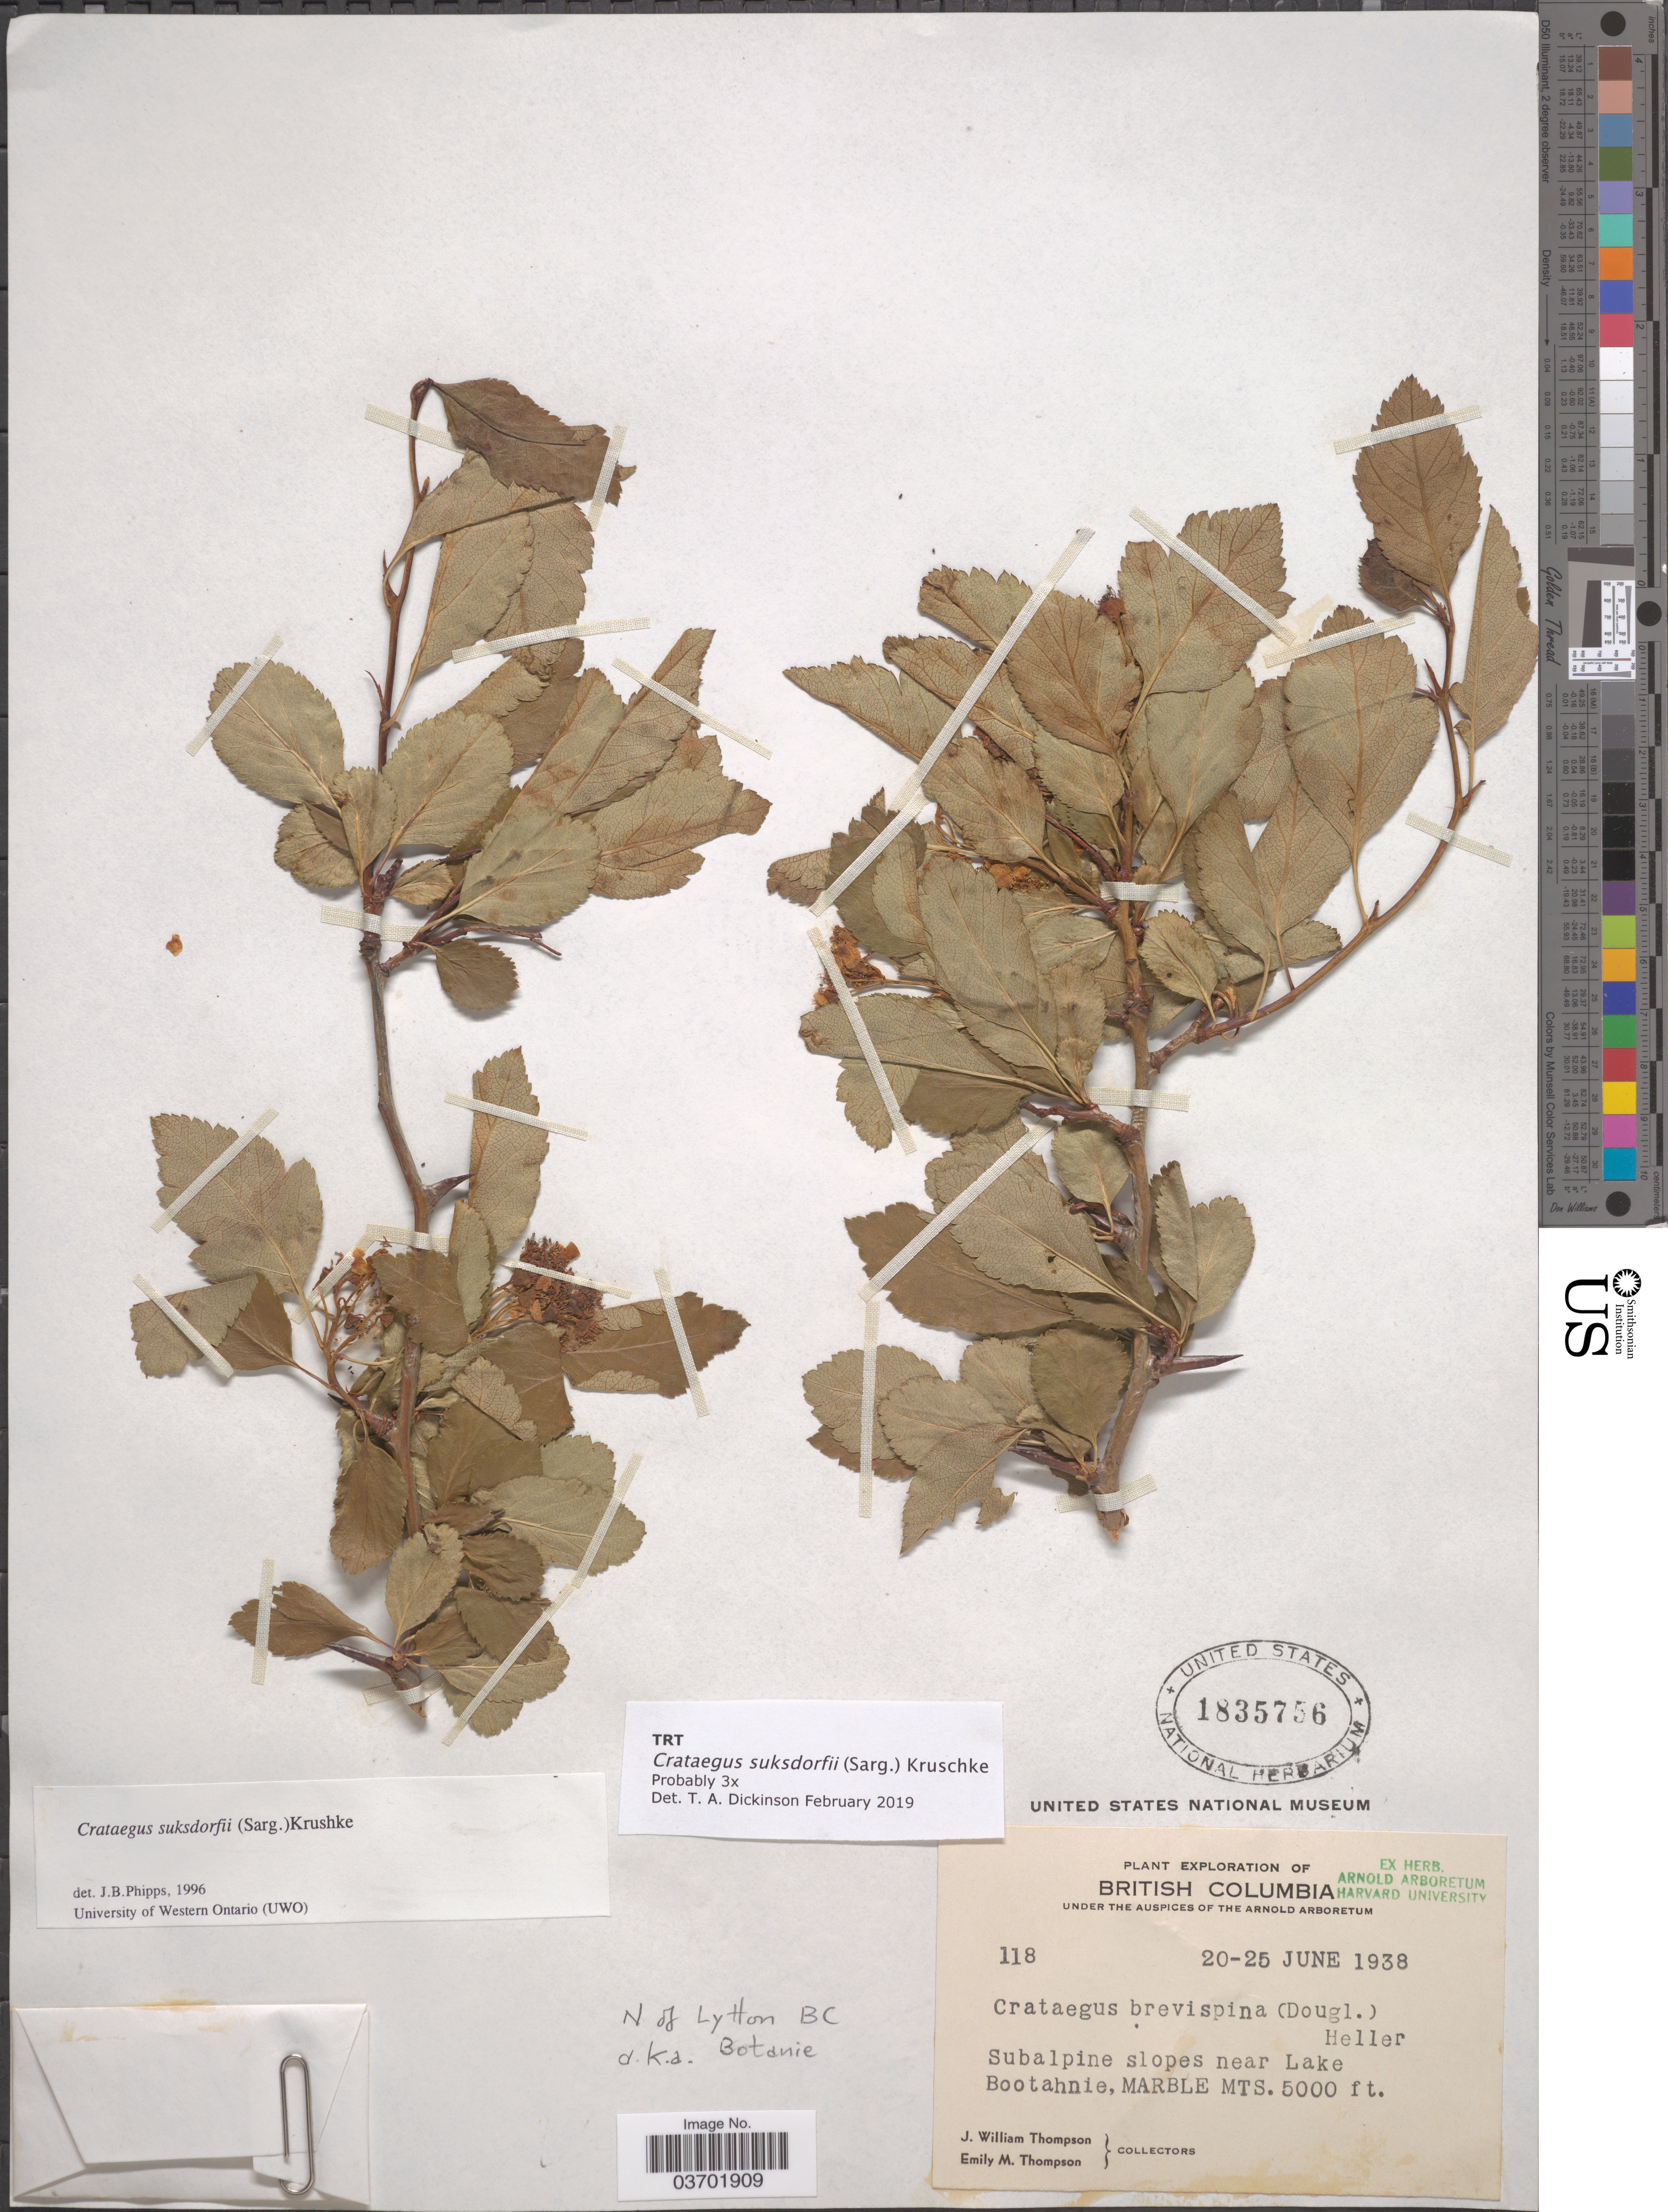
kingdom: Plantae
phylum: Tracheophyta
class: Magnoliopsida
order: Rosales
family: Rosaceae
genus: Crataegus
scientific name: Crataegus suksdorfii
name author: (Sarg.) Kruschke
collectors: J. W. Thompson & E. M. Thompson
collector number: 118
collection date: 1938-06-20/1938-06-25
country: Canada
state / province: British Columbia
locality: Subalpine slopes near Lake Bootahnie, Marble Mts.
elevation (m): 1524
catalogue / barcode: US 1835756